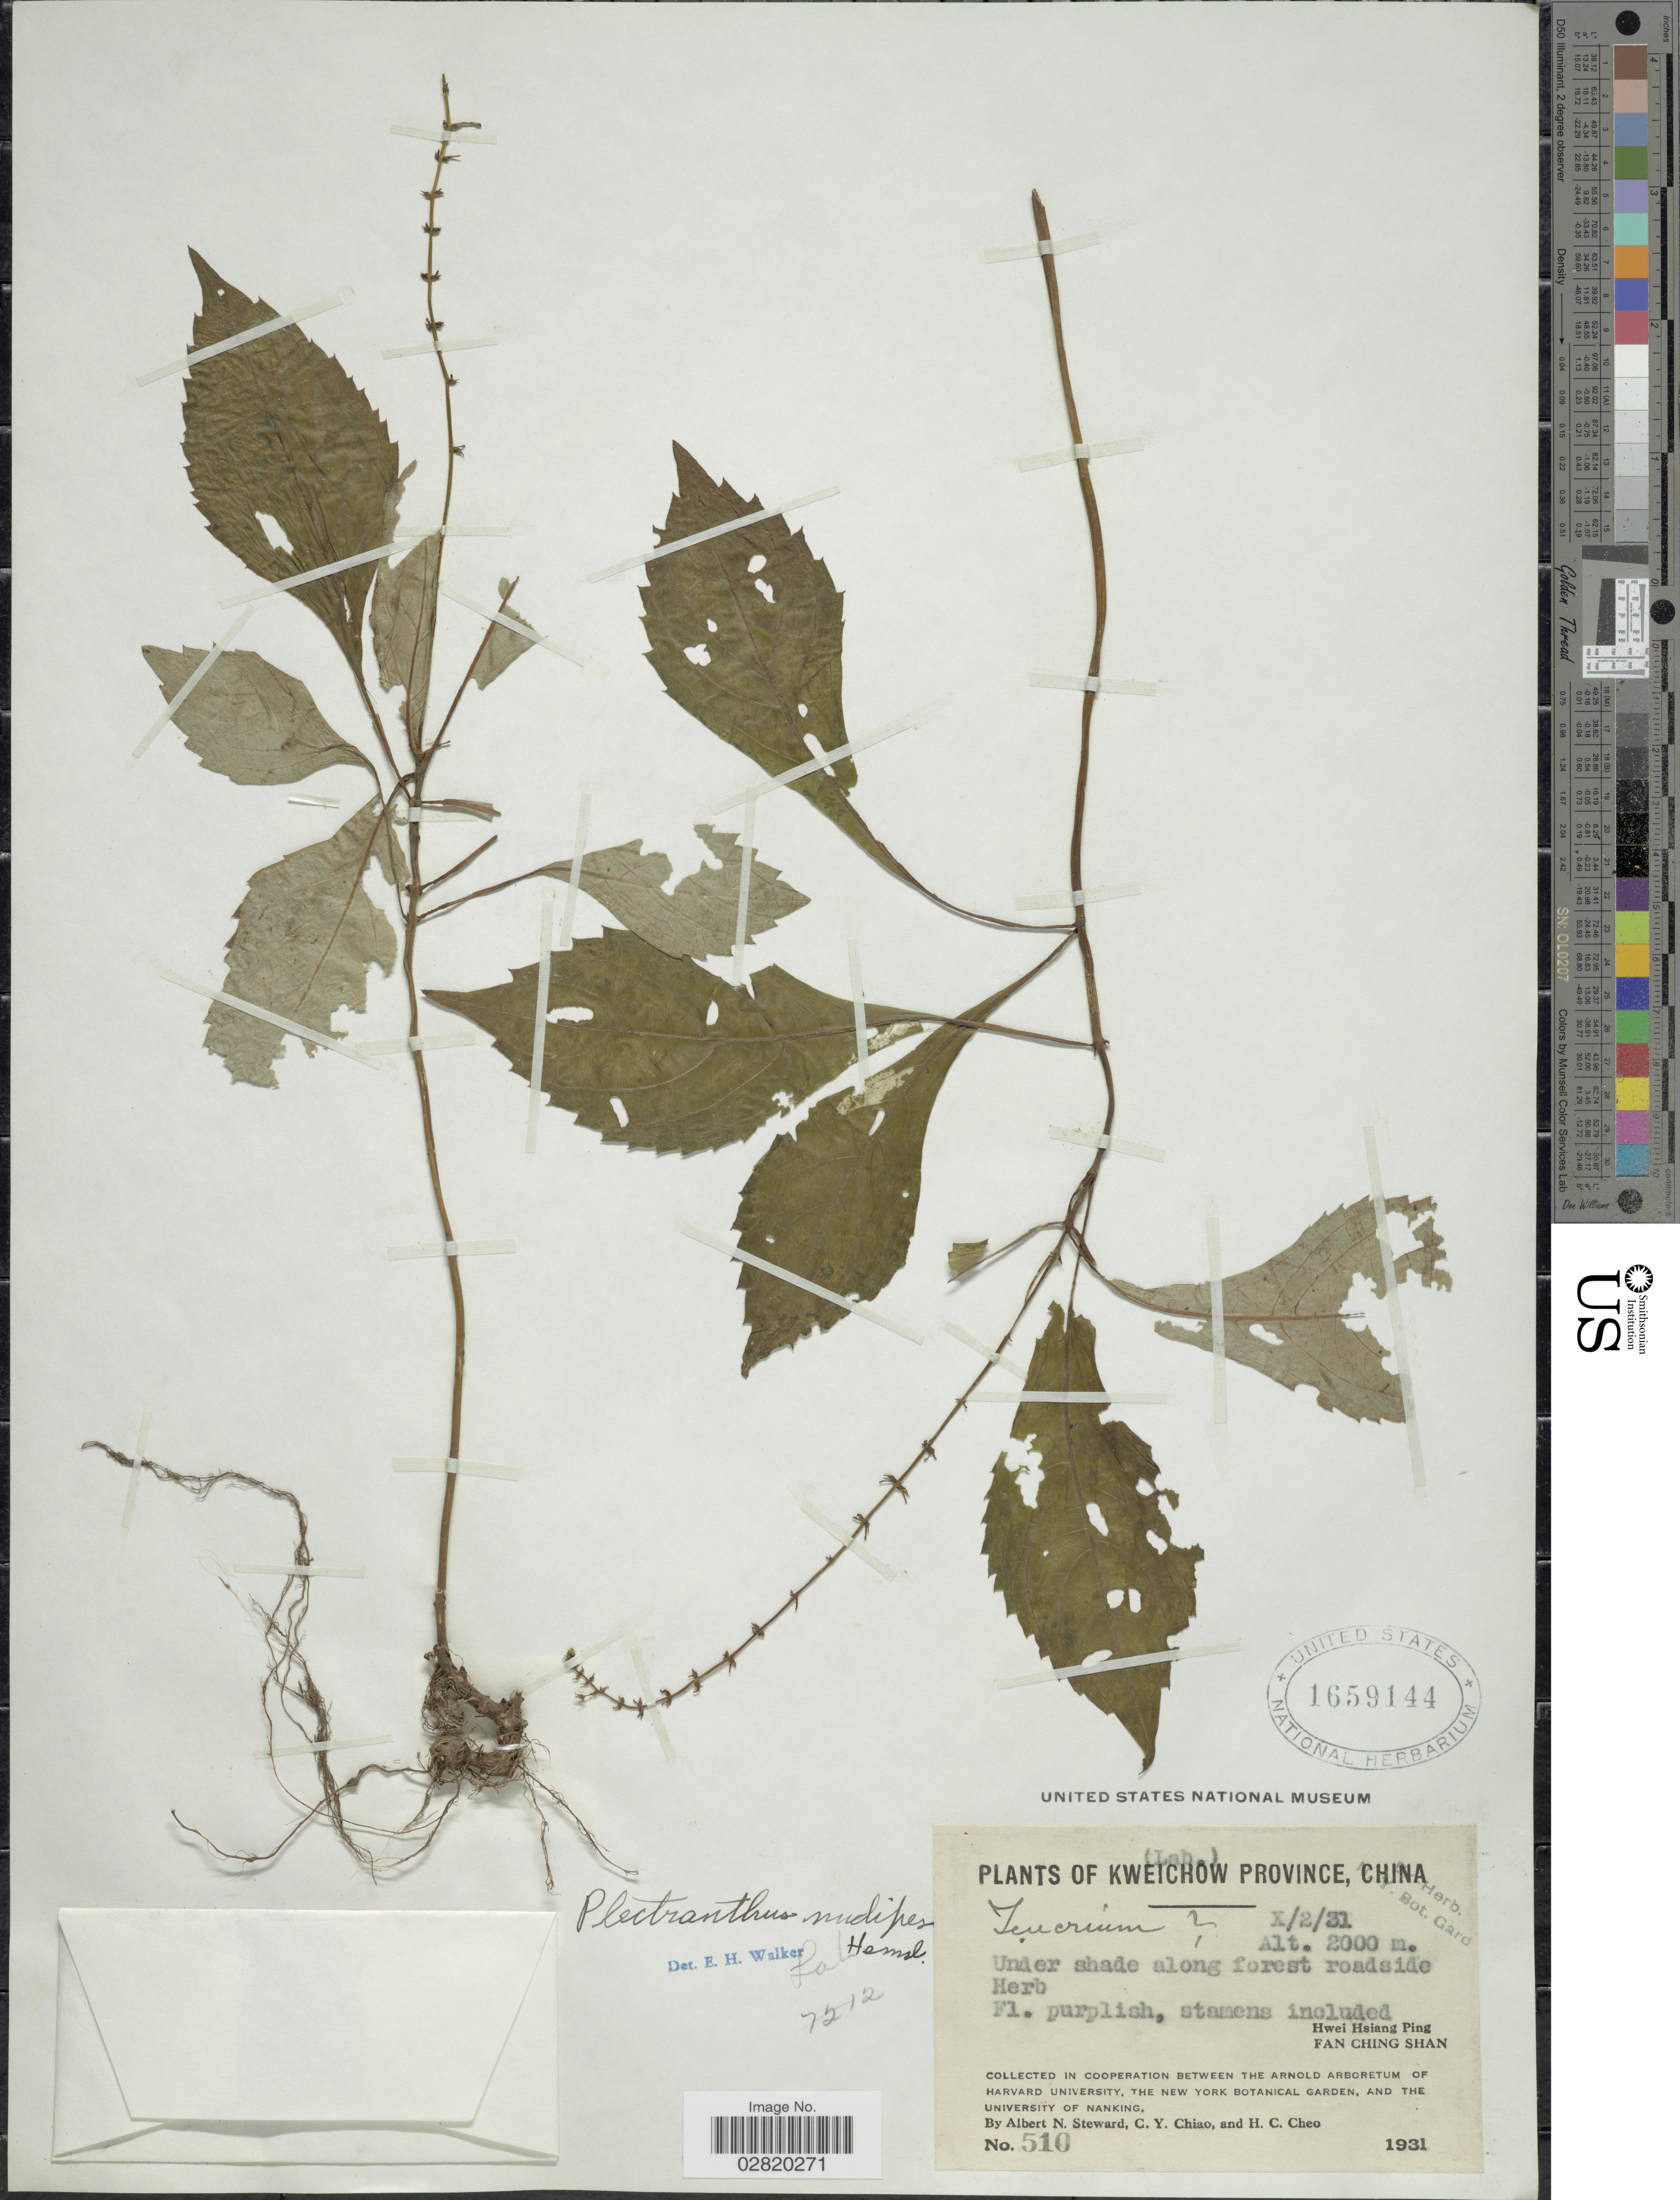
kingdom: Plantae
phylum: Tracheophyta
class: Magnoliopsida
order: Lamiales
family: Lamiaceae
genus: Siphocranion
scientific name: Siphocranion nudipes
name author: (Hemsl.) Kudô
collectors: A. N. Steward, C. Y. Chiao & H. Cheo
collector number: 510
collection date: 1931-10-02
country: China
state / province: Guizhou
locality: Kweichow Province. Hwei Hsiang Ping. Fan Ching Shan.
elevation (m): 2000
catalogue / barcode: US 1659144